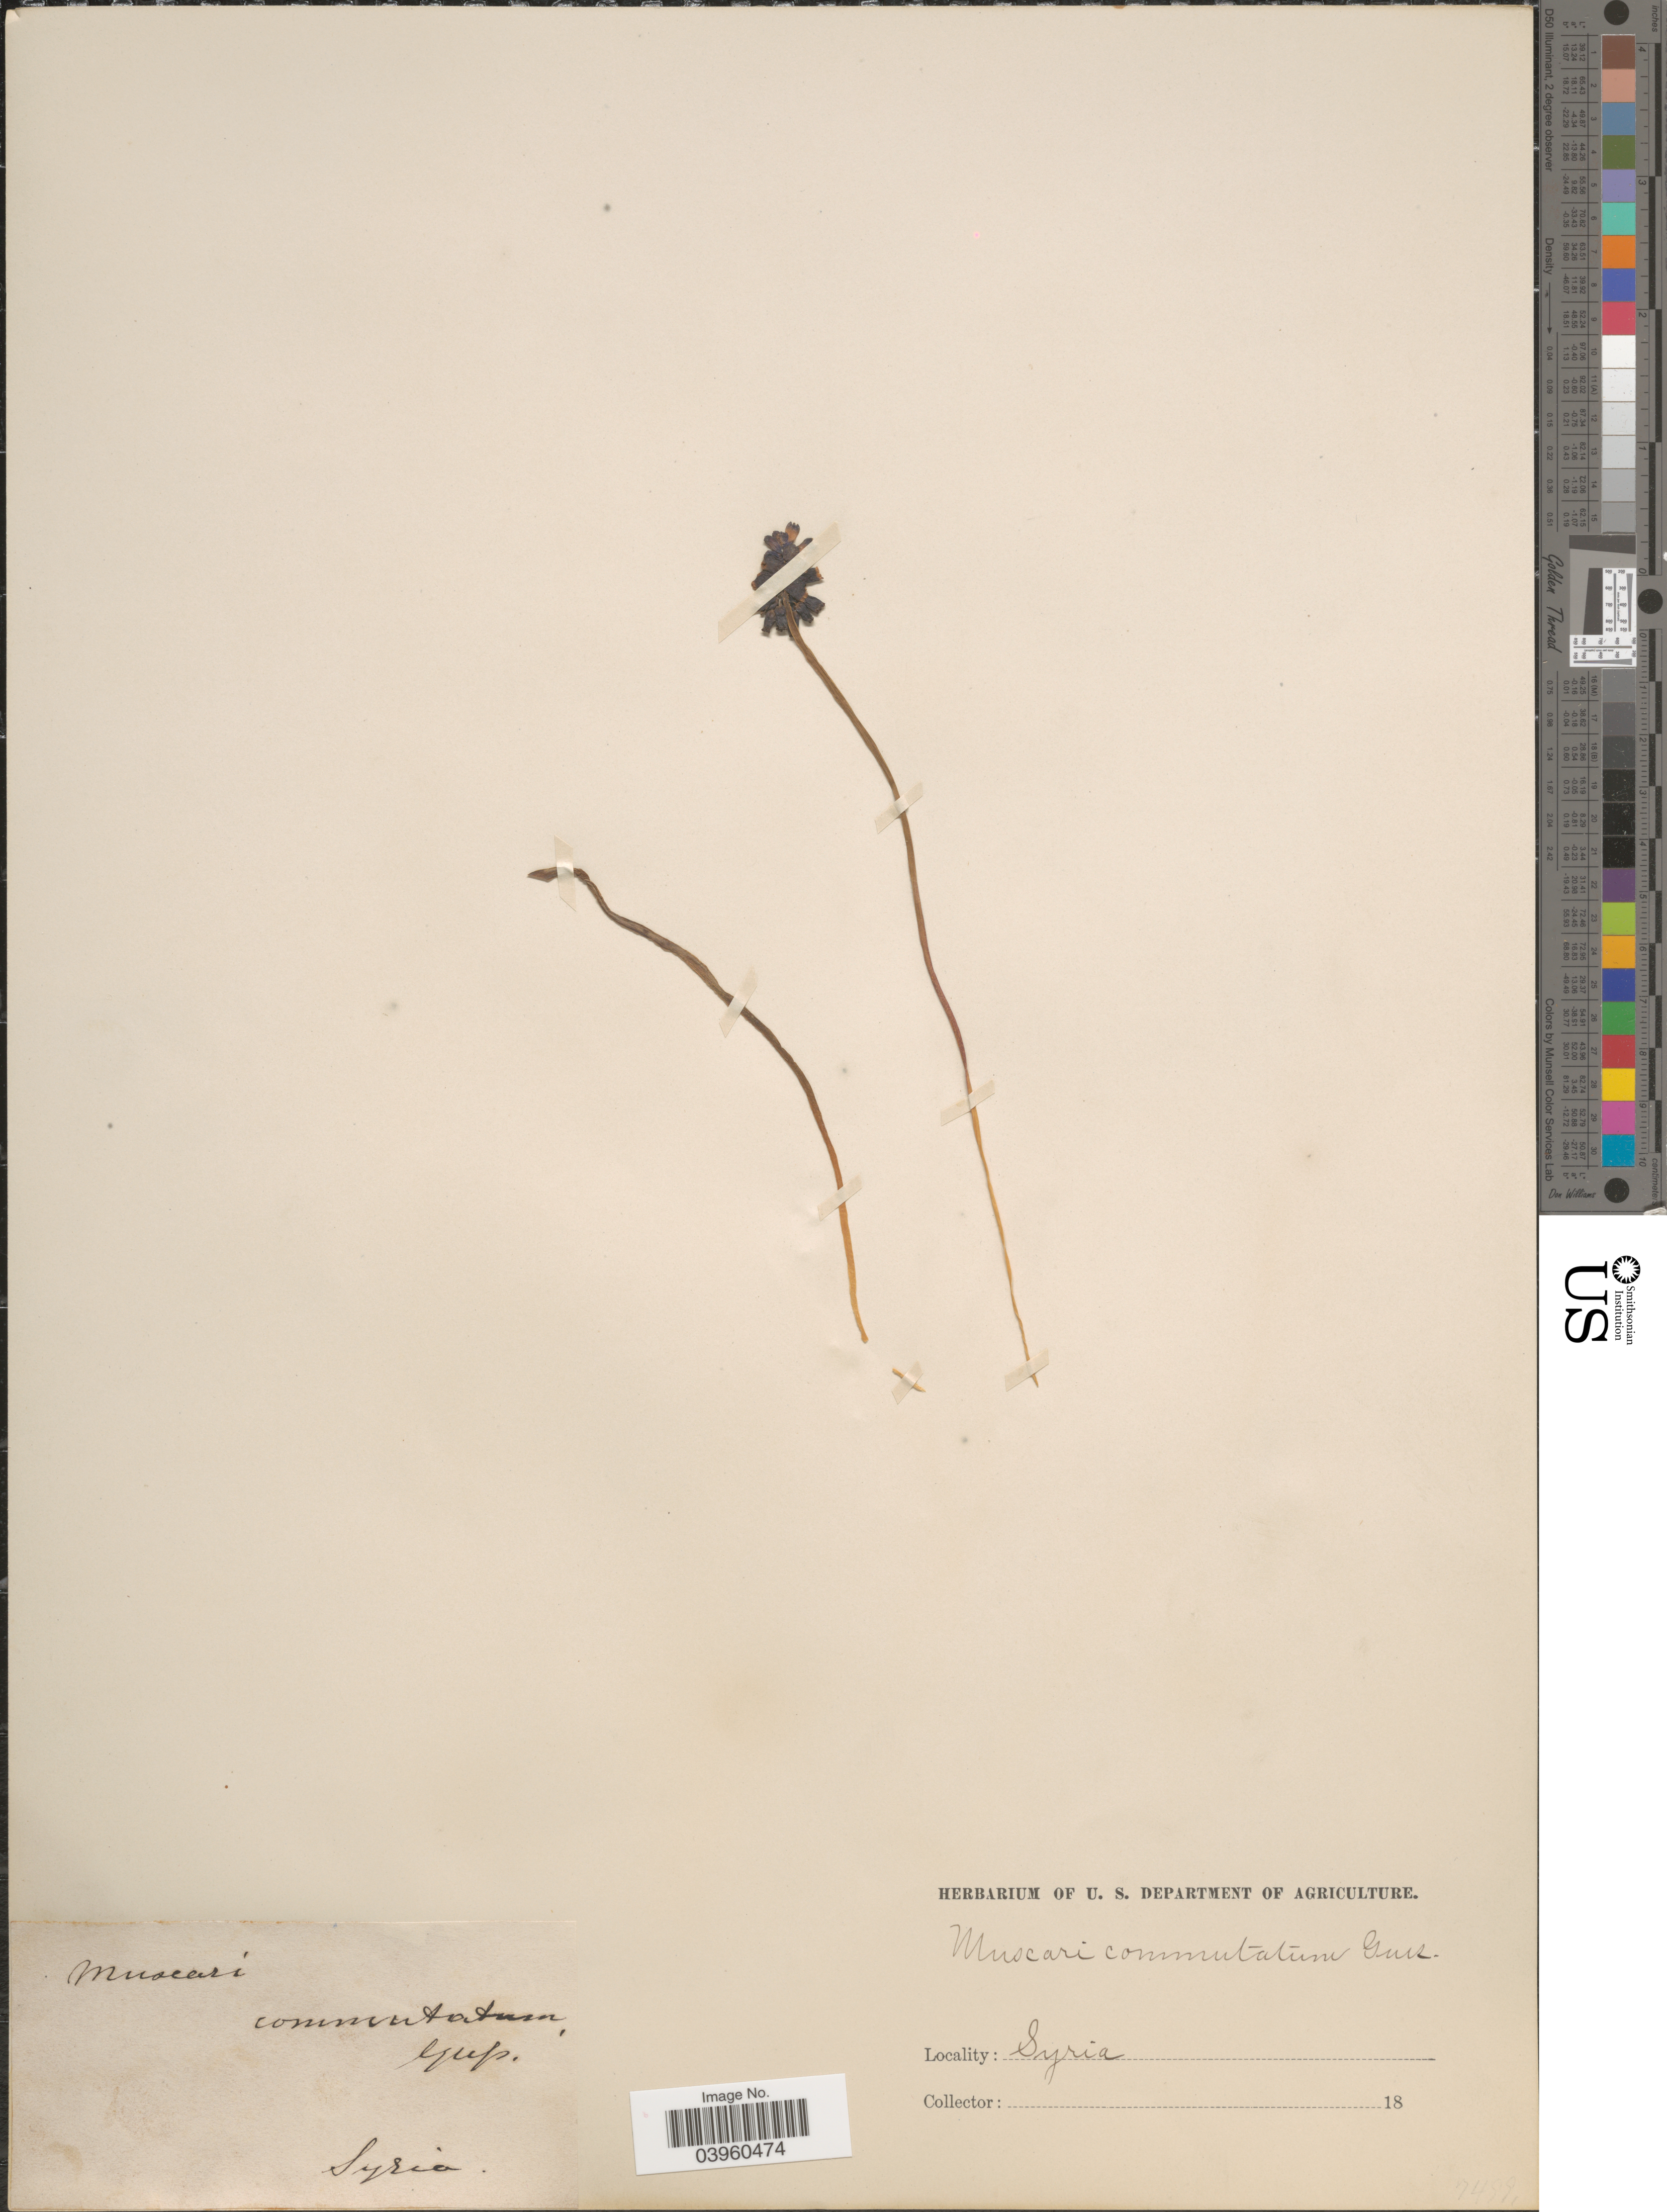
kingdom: Plantae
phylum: Tracheophyta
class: Liliopsida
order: Asparagales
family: Asparagaceae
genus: Muscari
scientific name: Muscari commutatum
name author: Gussone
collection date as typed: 18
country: Syria